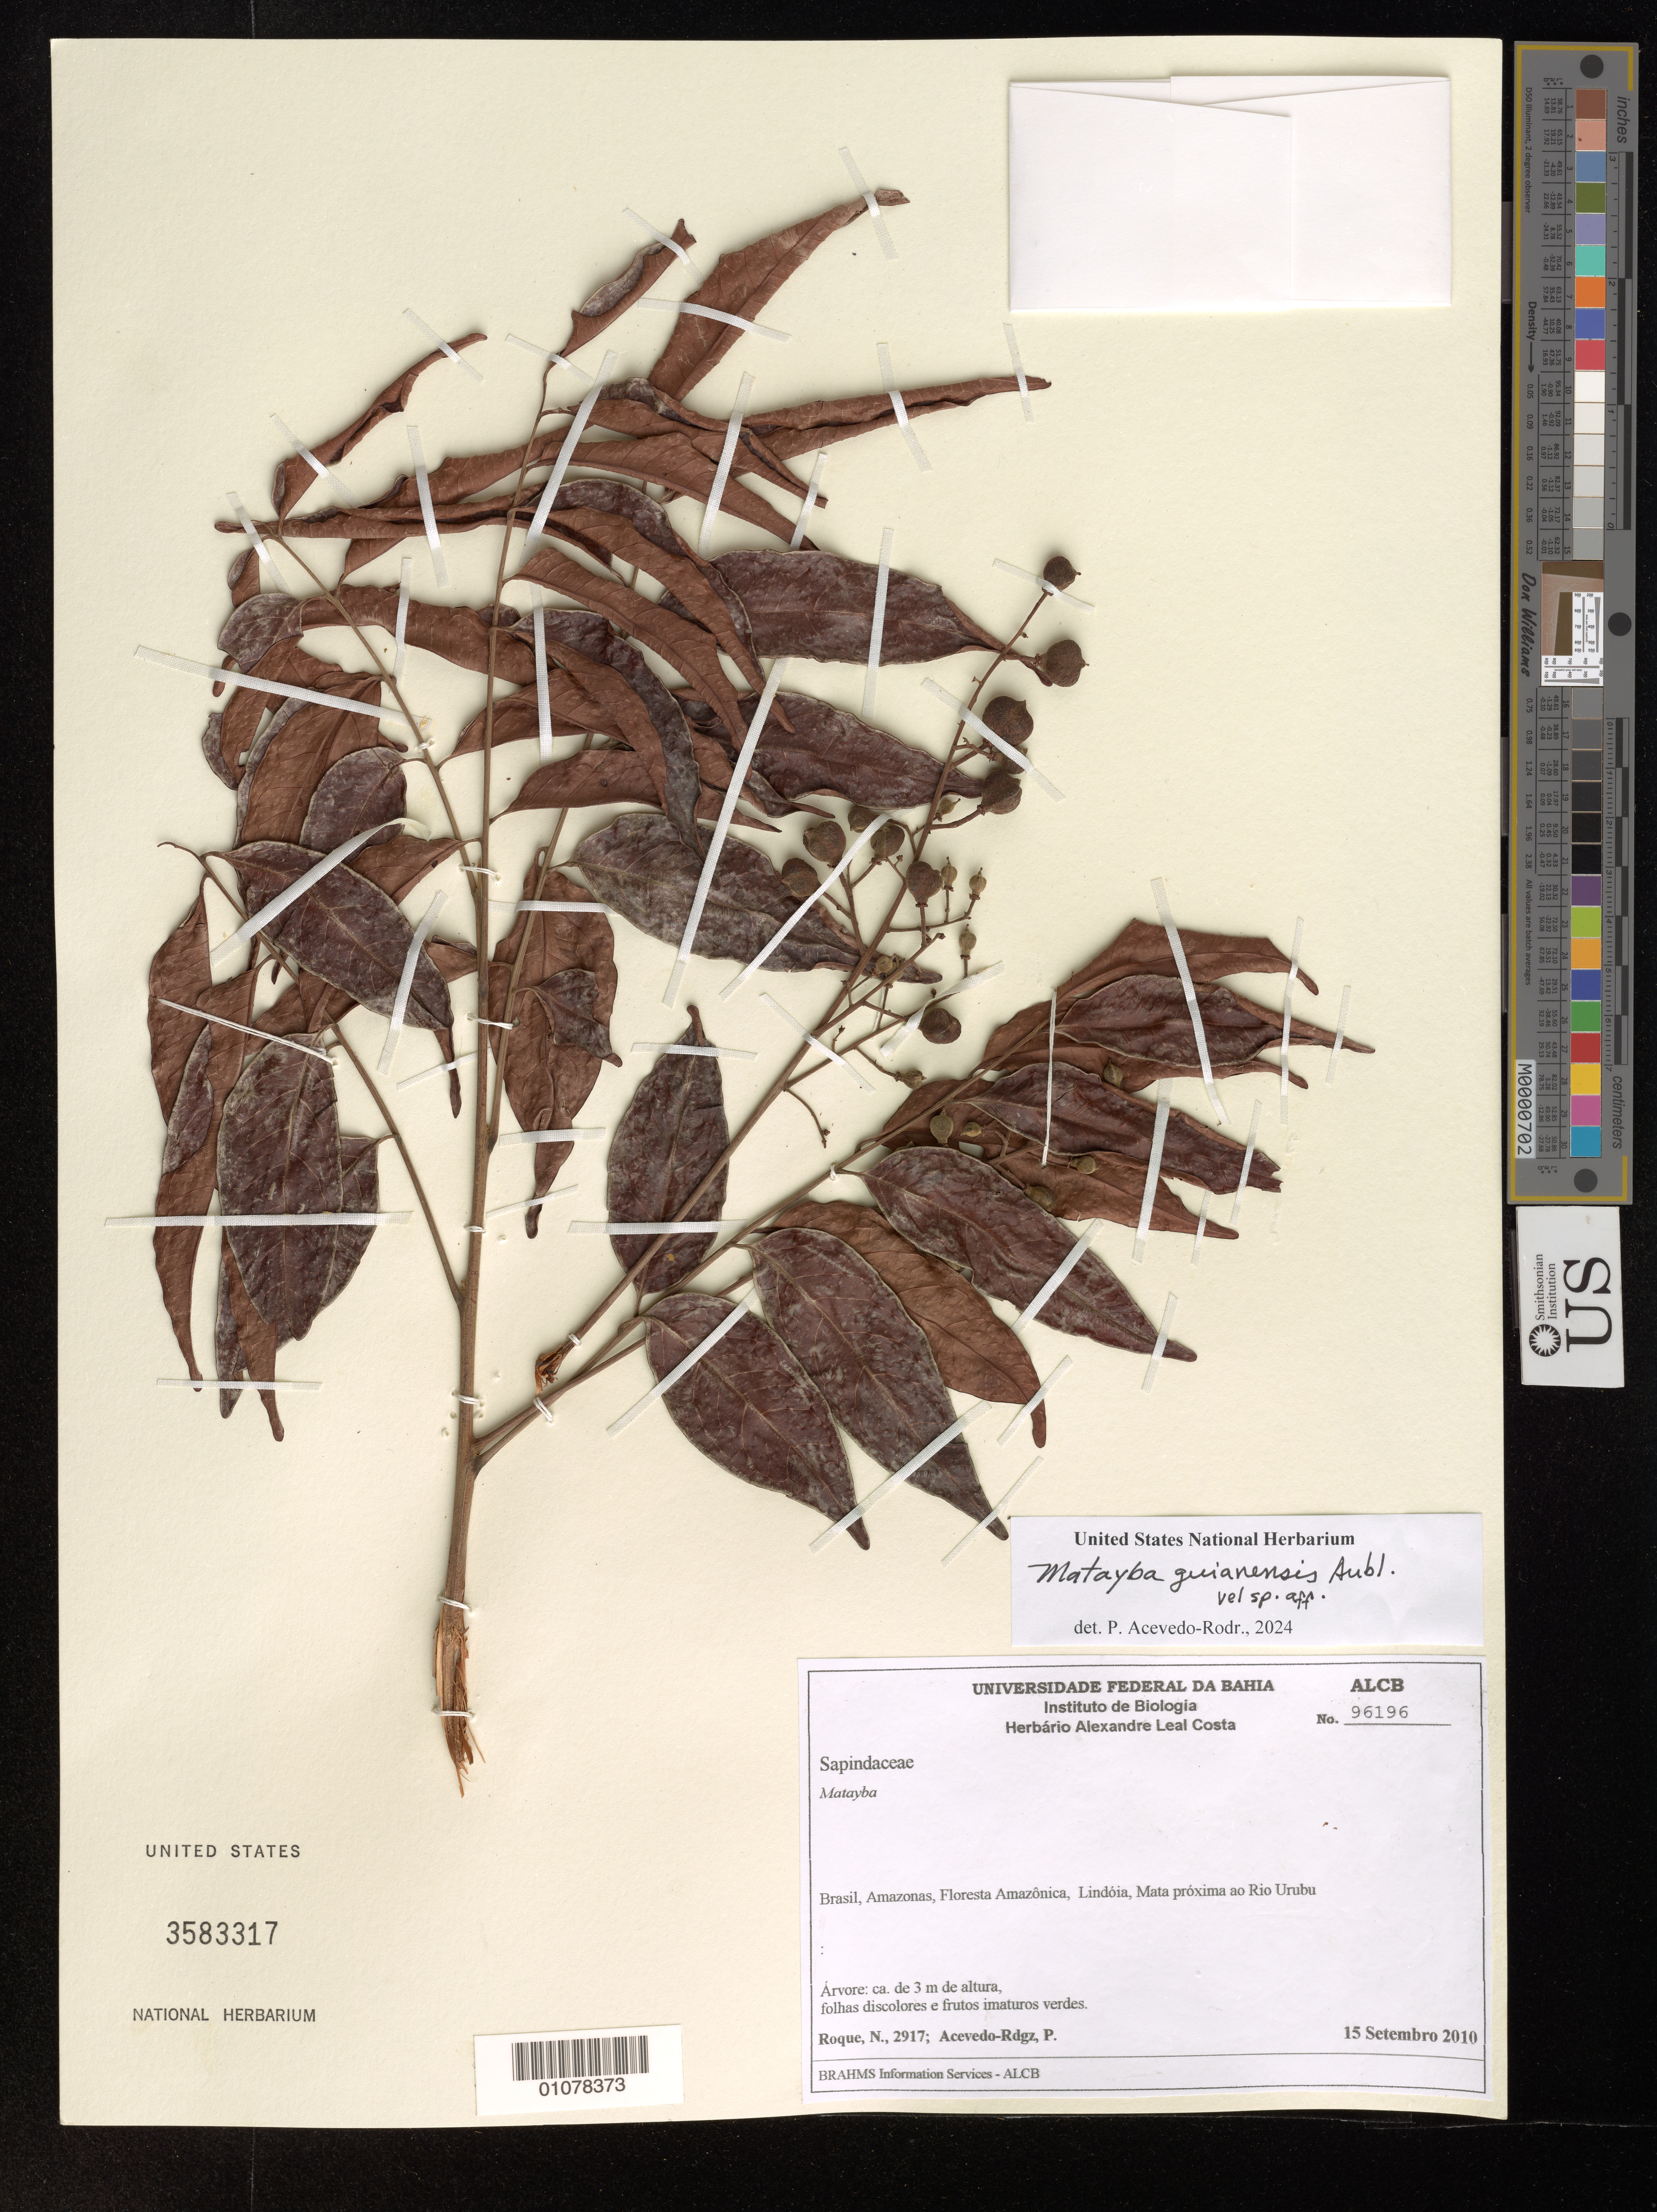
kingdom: Plantae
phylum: Tracheophyta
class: Magnoliopsida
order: Sapindales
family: Sapindaceae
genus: Matayba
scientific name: Matayba guianensis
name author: Aubl.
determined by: Acevedo-Rodriguez, P., (US), Smithsonian Institution - National Museum of Natural History (UNITED STATES)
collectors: N. Roque & P. Acevedo-Rodr.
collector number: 2917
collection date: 2010-09-15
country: Brazil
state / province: Amazonas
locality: Floresta Amazônica, Lindóia, Mata próxima ao Rio Urubu.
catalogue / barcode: US 3583317